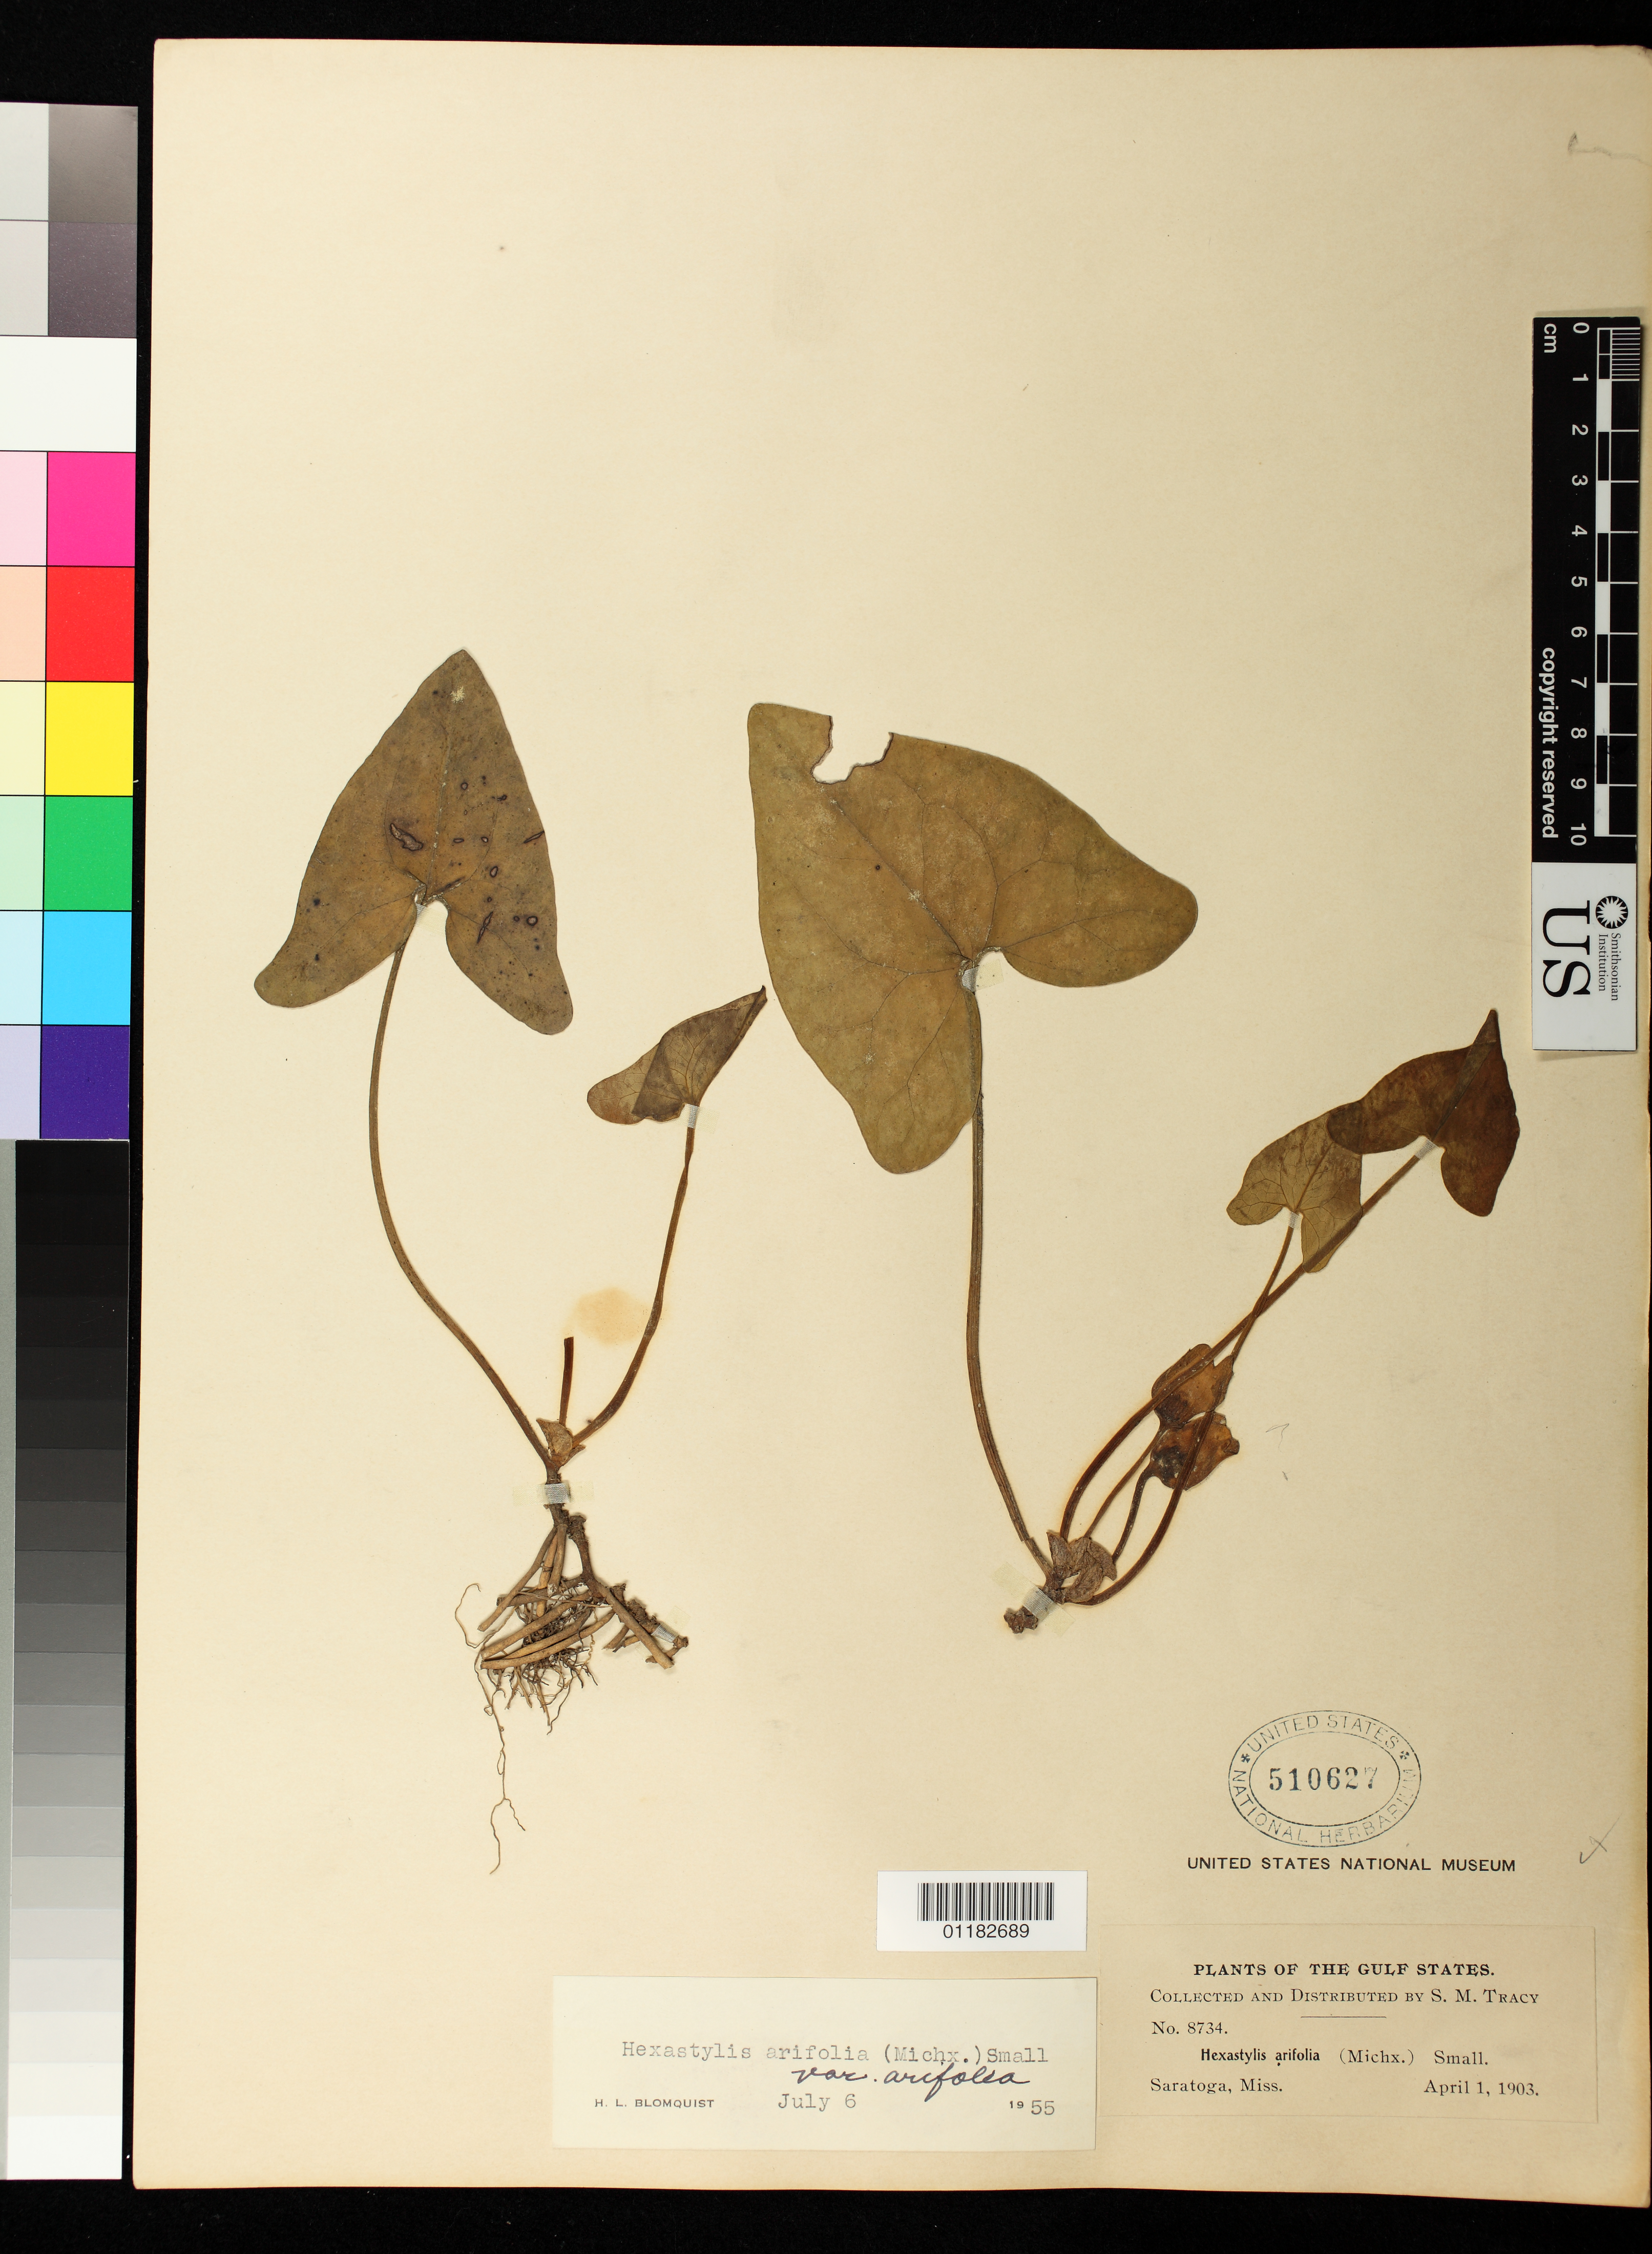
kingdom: Plantae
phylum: Tracheophyta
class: Magnoliopsida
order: Piperales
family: Aristolochiaceae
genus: Hexastylis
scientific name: Hexastylis arifolia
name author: (Michx.) Small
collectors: S. M. Tracy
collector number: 8734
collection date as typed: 01 Apr 1903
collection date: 1903-04-01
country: United States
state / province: Mississippi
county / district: Simpson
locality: Saratoga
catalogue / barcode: US 510627